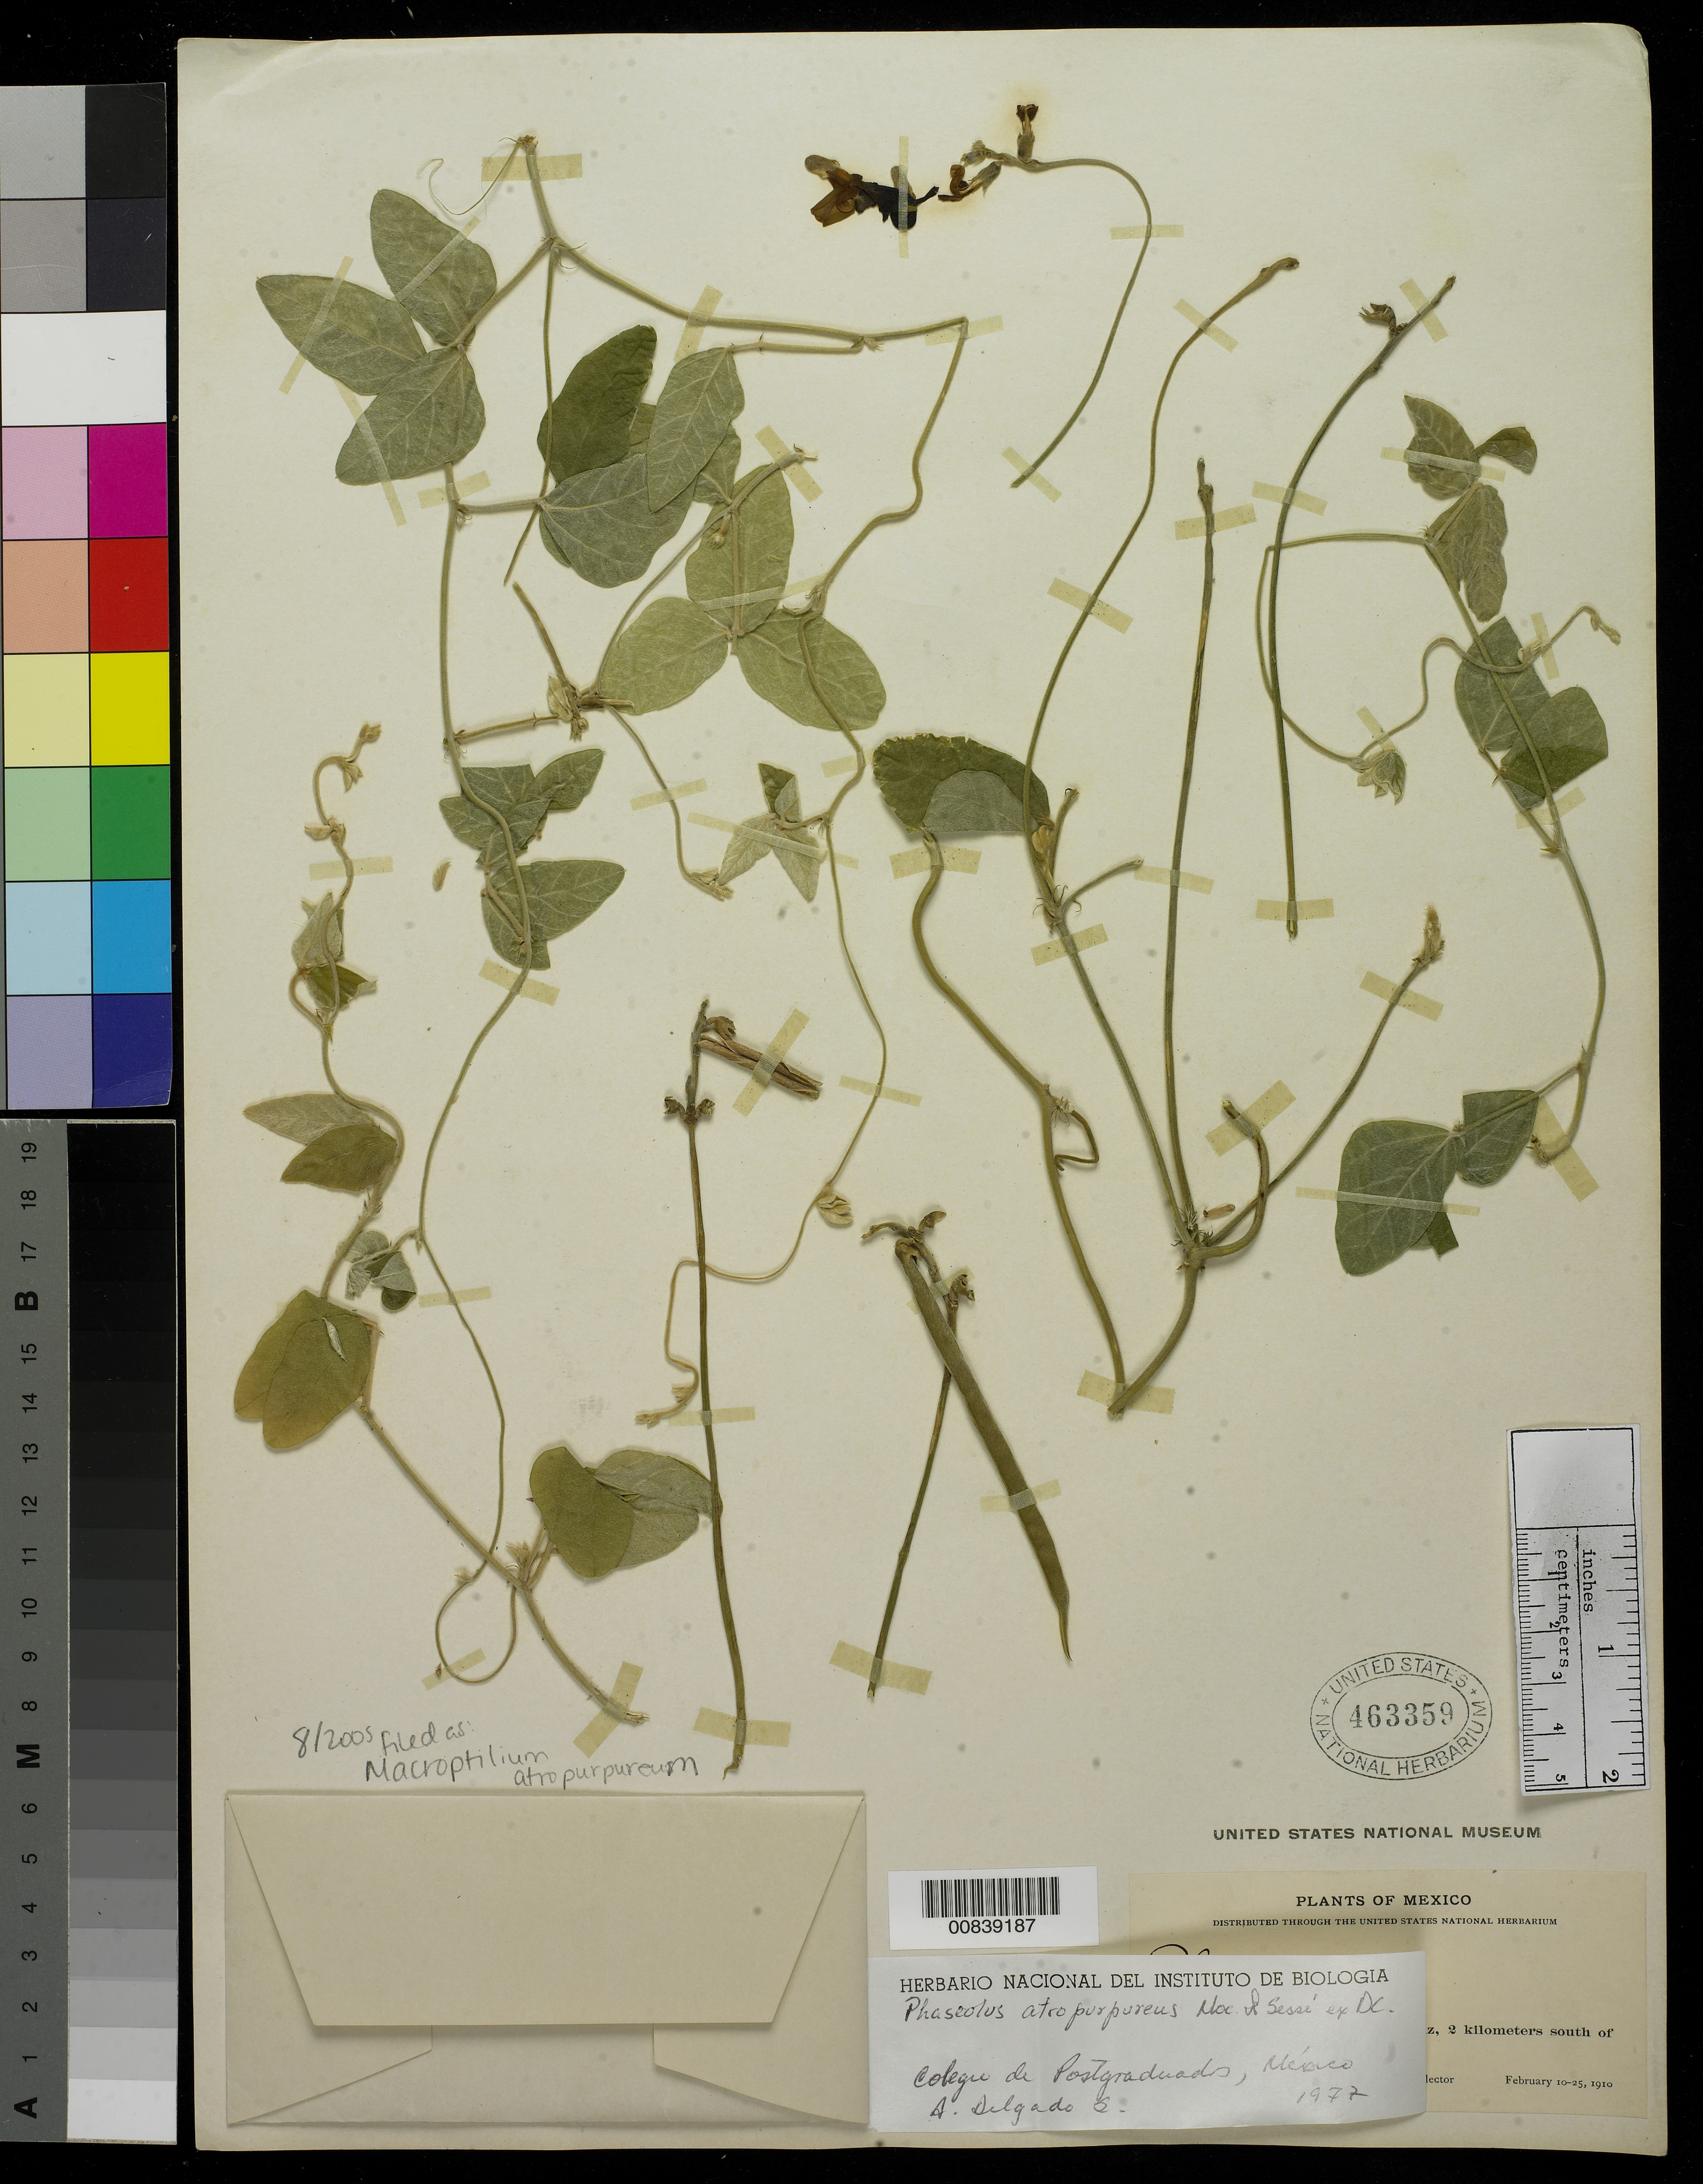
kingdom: Plantae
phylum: Tracheophyta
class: Magnoliopsida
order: Fabales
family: Fabaceae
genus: Macroptilium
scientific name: Macroptilium atropurpureum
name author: (DC.) Urb.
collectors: E. Palmer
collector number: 397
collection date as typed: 10 Feb 1910 to 25 Feb 1910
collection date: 1910-02-10/1910-02-25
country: Mexico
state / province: Veracruz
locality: Vicinity of Pueblo Viejo, Veracruz, 2 kilometers south of Tampico.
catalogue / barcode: US 463359